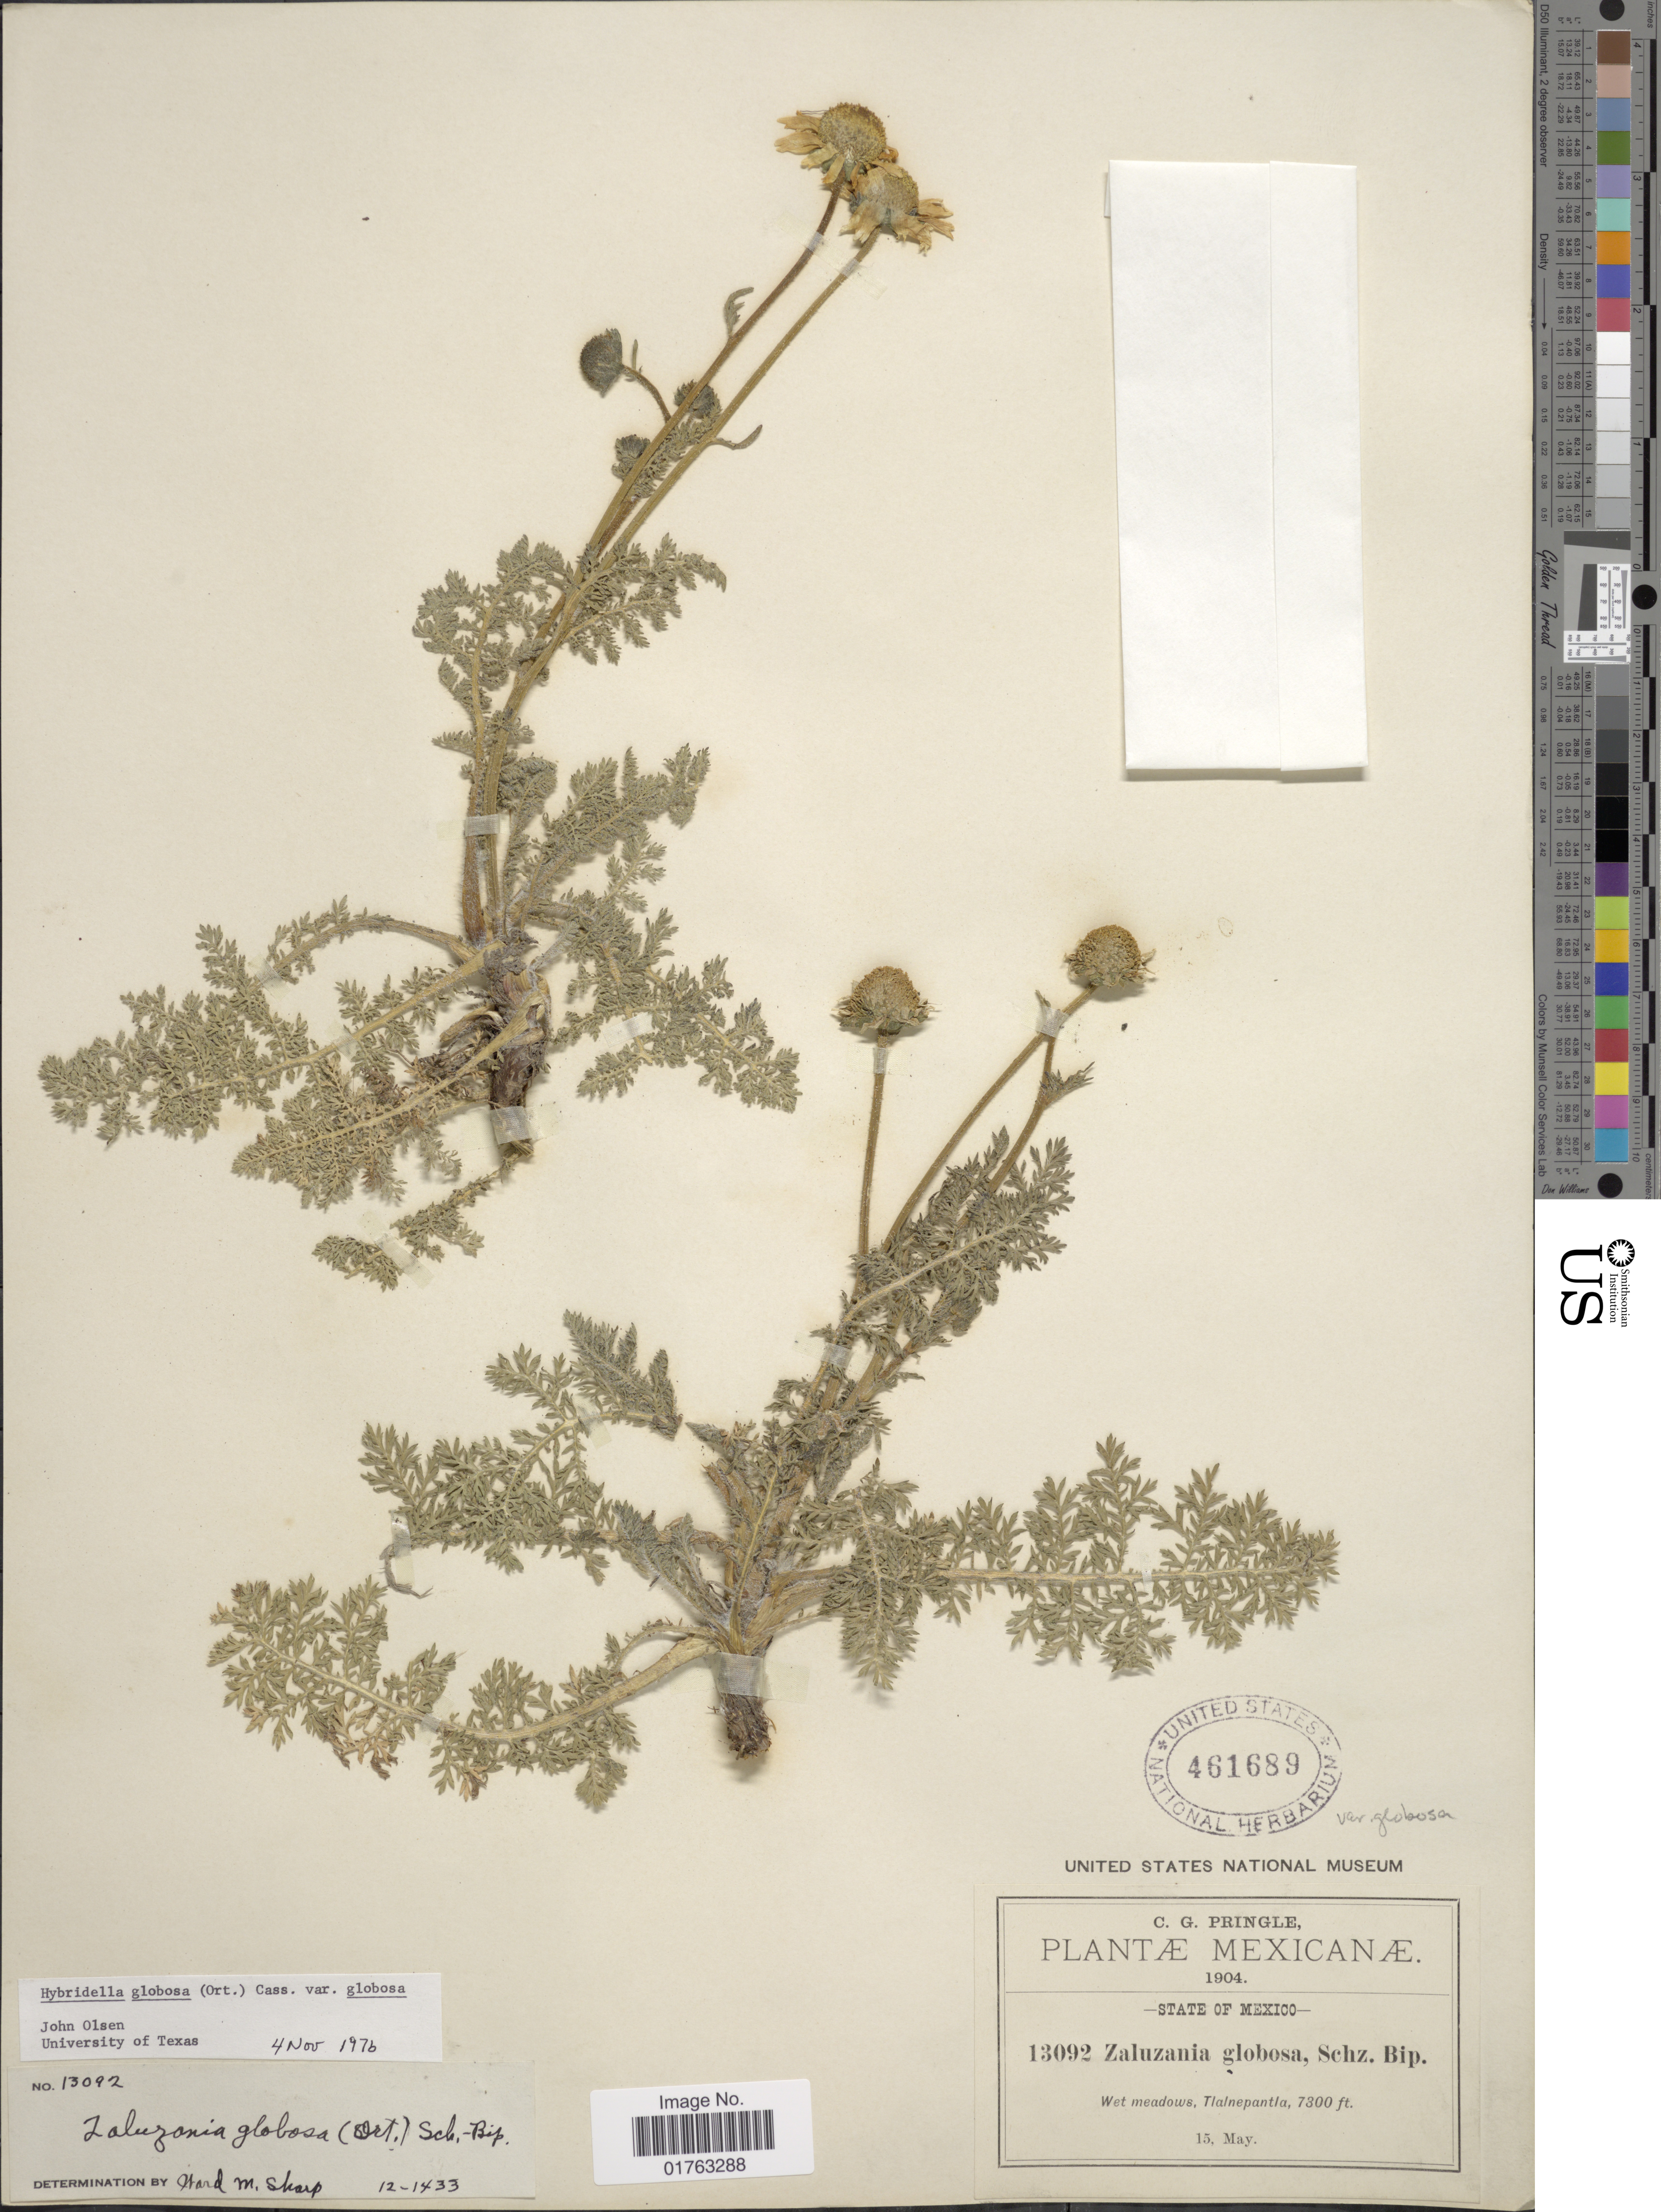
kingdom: Plantae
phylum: Tracheophyta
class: Magnoliopsida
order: Asterales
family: Asteraceae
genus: Hybridella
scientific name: Hybridella globosa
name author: (Ort.) Cass.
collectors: C. G. Pringle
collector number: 13092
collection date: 1904-05-15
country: Mexico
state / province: México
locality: Tlalnepantla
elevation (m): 2225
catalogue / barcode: US 461689